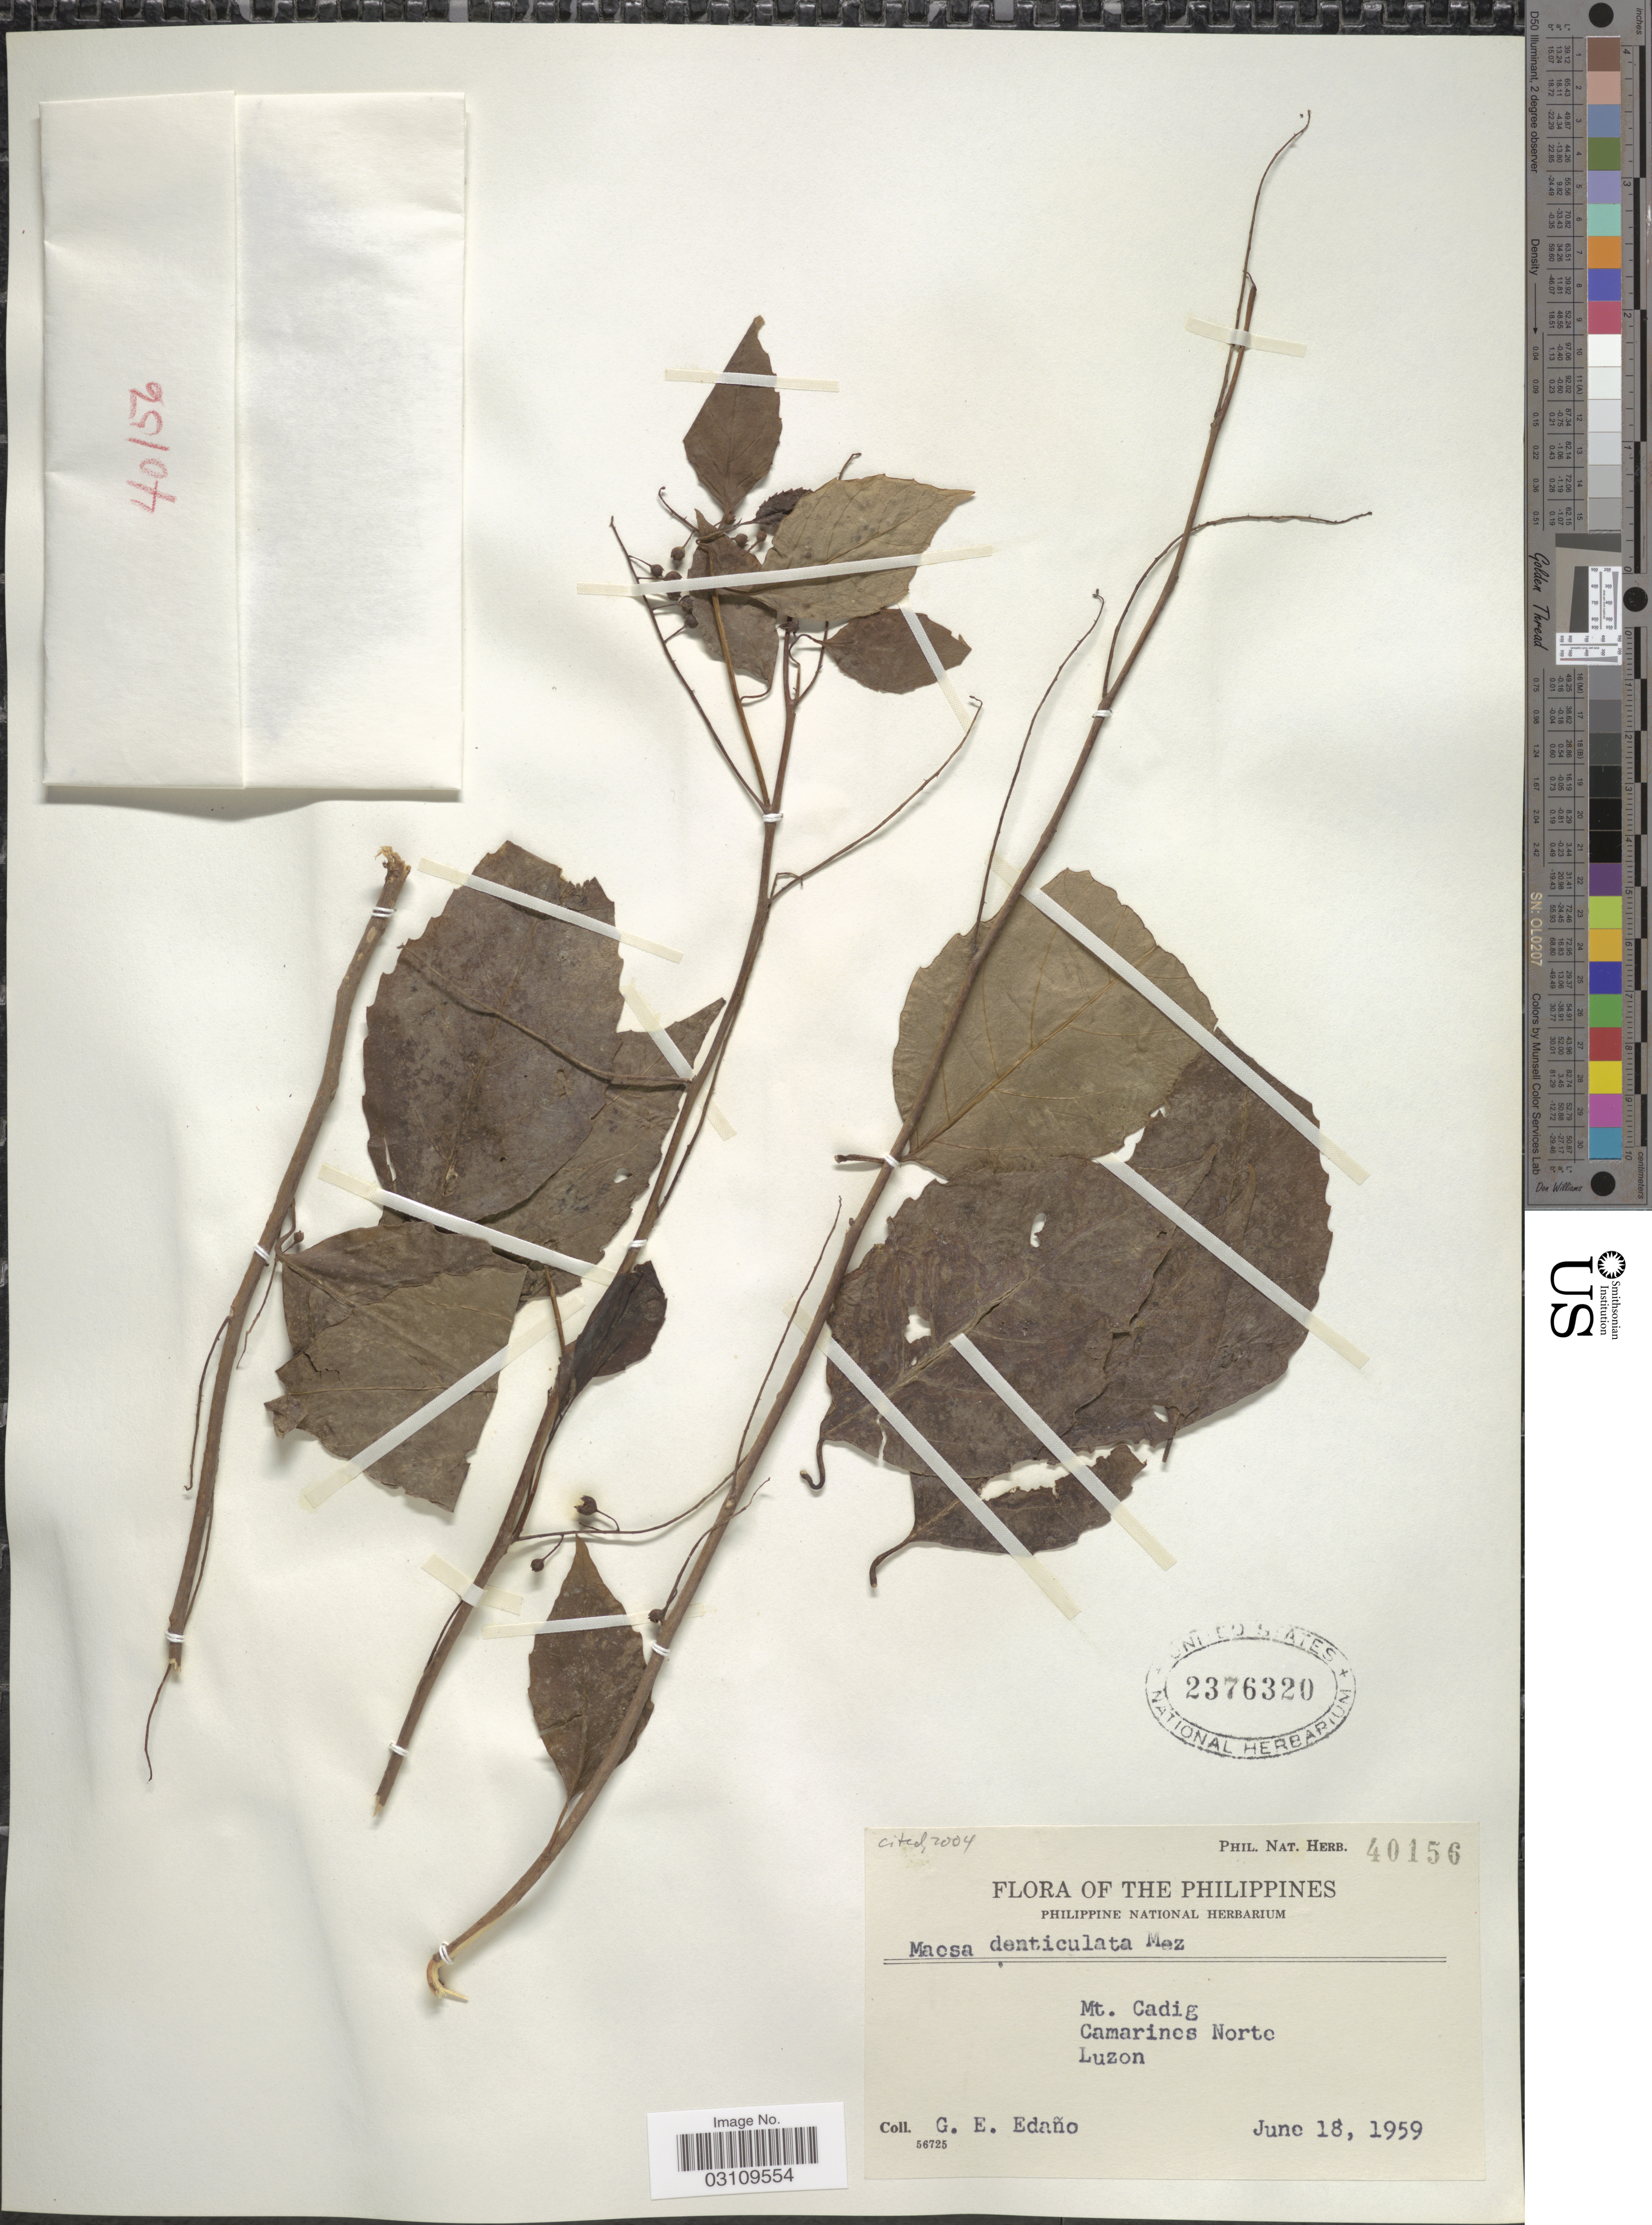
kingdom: Plantae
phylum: Tracheophyta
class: Magnoliopsida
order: Ericales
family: Primulaceae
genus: Maesa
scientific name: Maesa denticulata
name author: Mez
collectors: G. E. Edaño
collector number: Phil. Nat. Herb. 40156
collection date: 1959-06-18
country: Philippines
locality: Mt. Cadig, Camarines Norte, Luzon.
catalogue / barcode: US 2376320